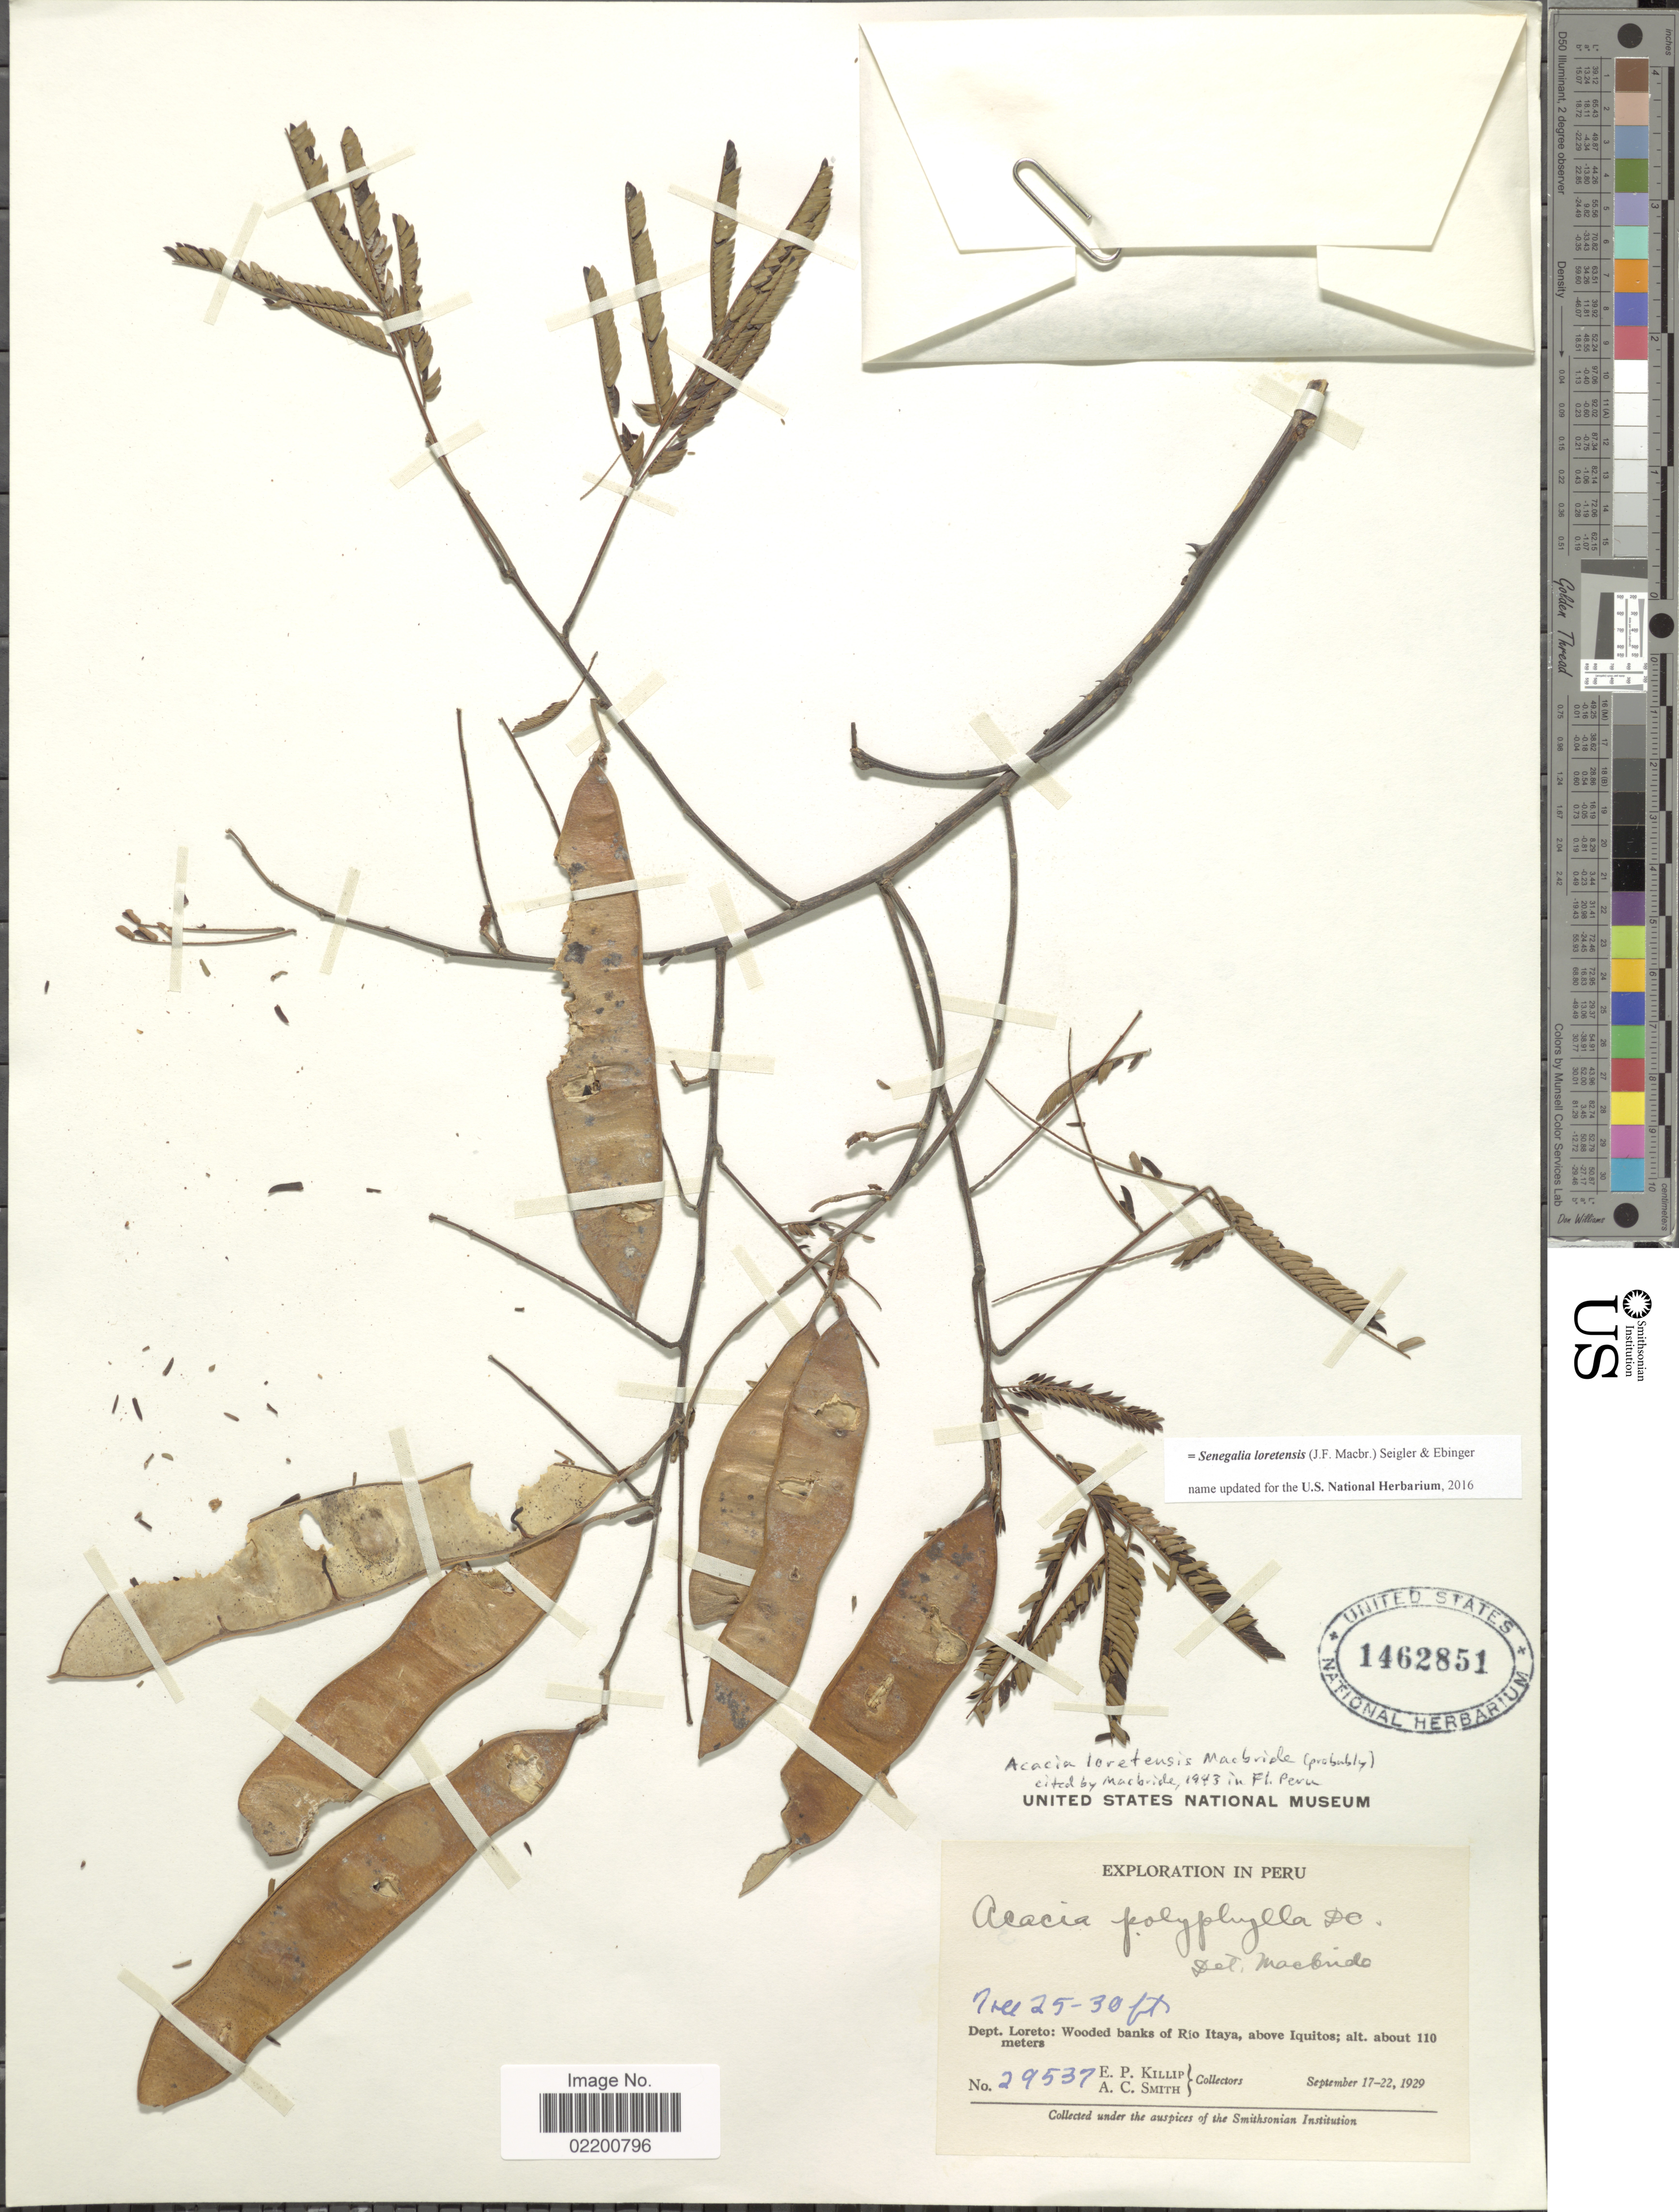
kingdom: Plantae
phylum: Tracheophyta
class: Magnoliopsida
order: Fabales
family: Fabaceae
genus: Senegalia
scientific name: Senegalia loretensis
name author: (J.F. Macbr.) Seigler & Ebinger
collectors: E. P. Killip & A. C. Smith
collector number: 29537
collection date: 1929-09-17/1929-09-22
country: Peru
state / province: Loreto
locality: Dept. Loreto: Wooded banks of Rio Itaya, above Iquitos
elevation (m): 110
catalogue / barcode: US 1462851